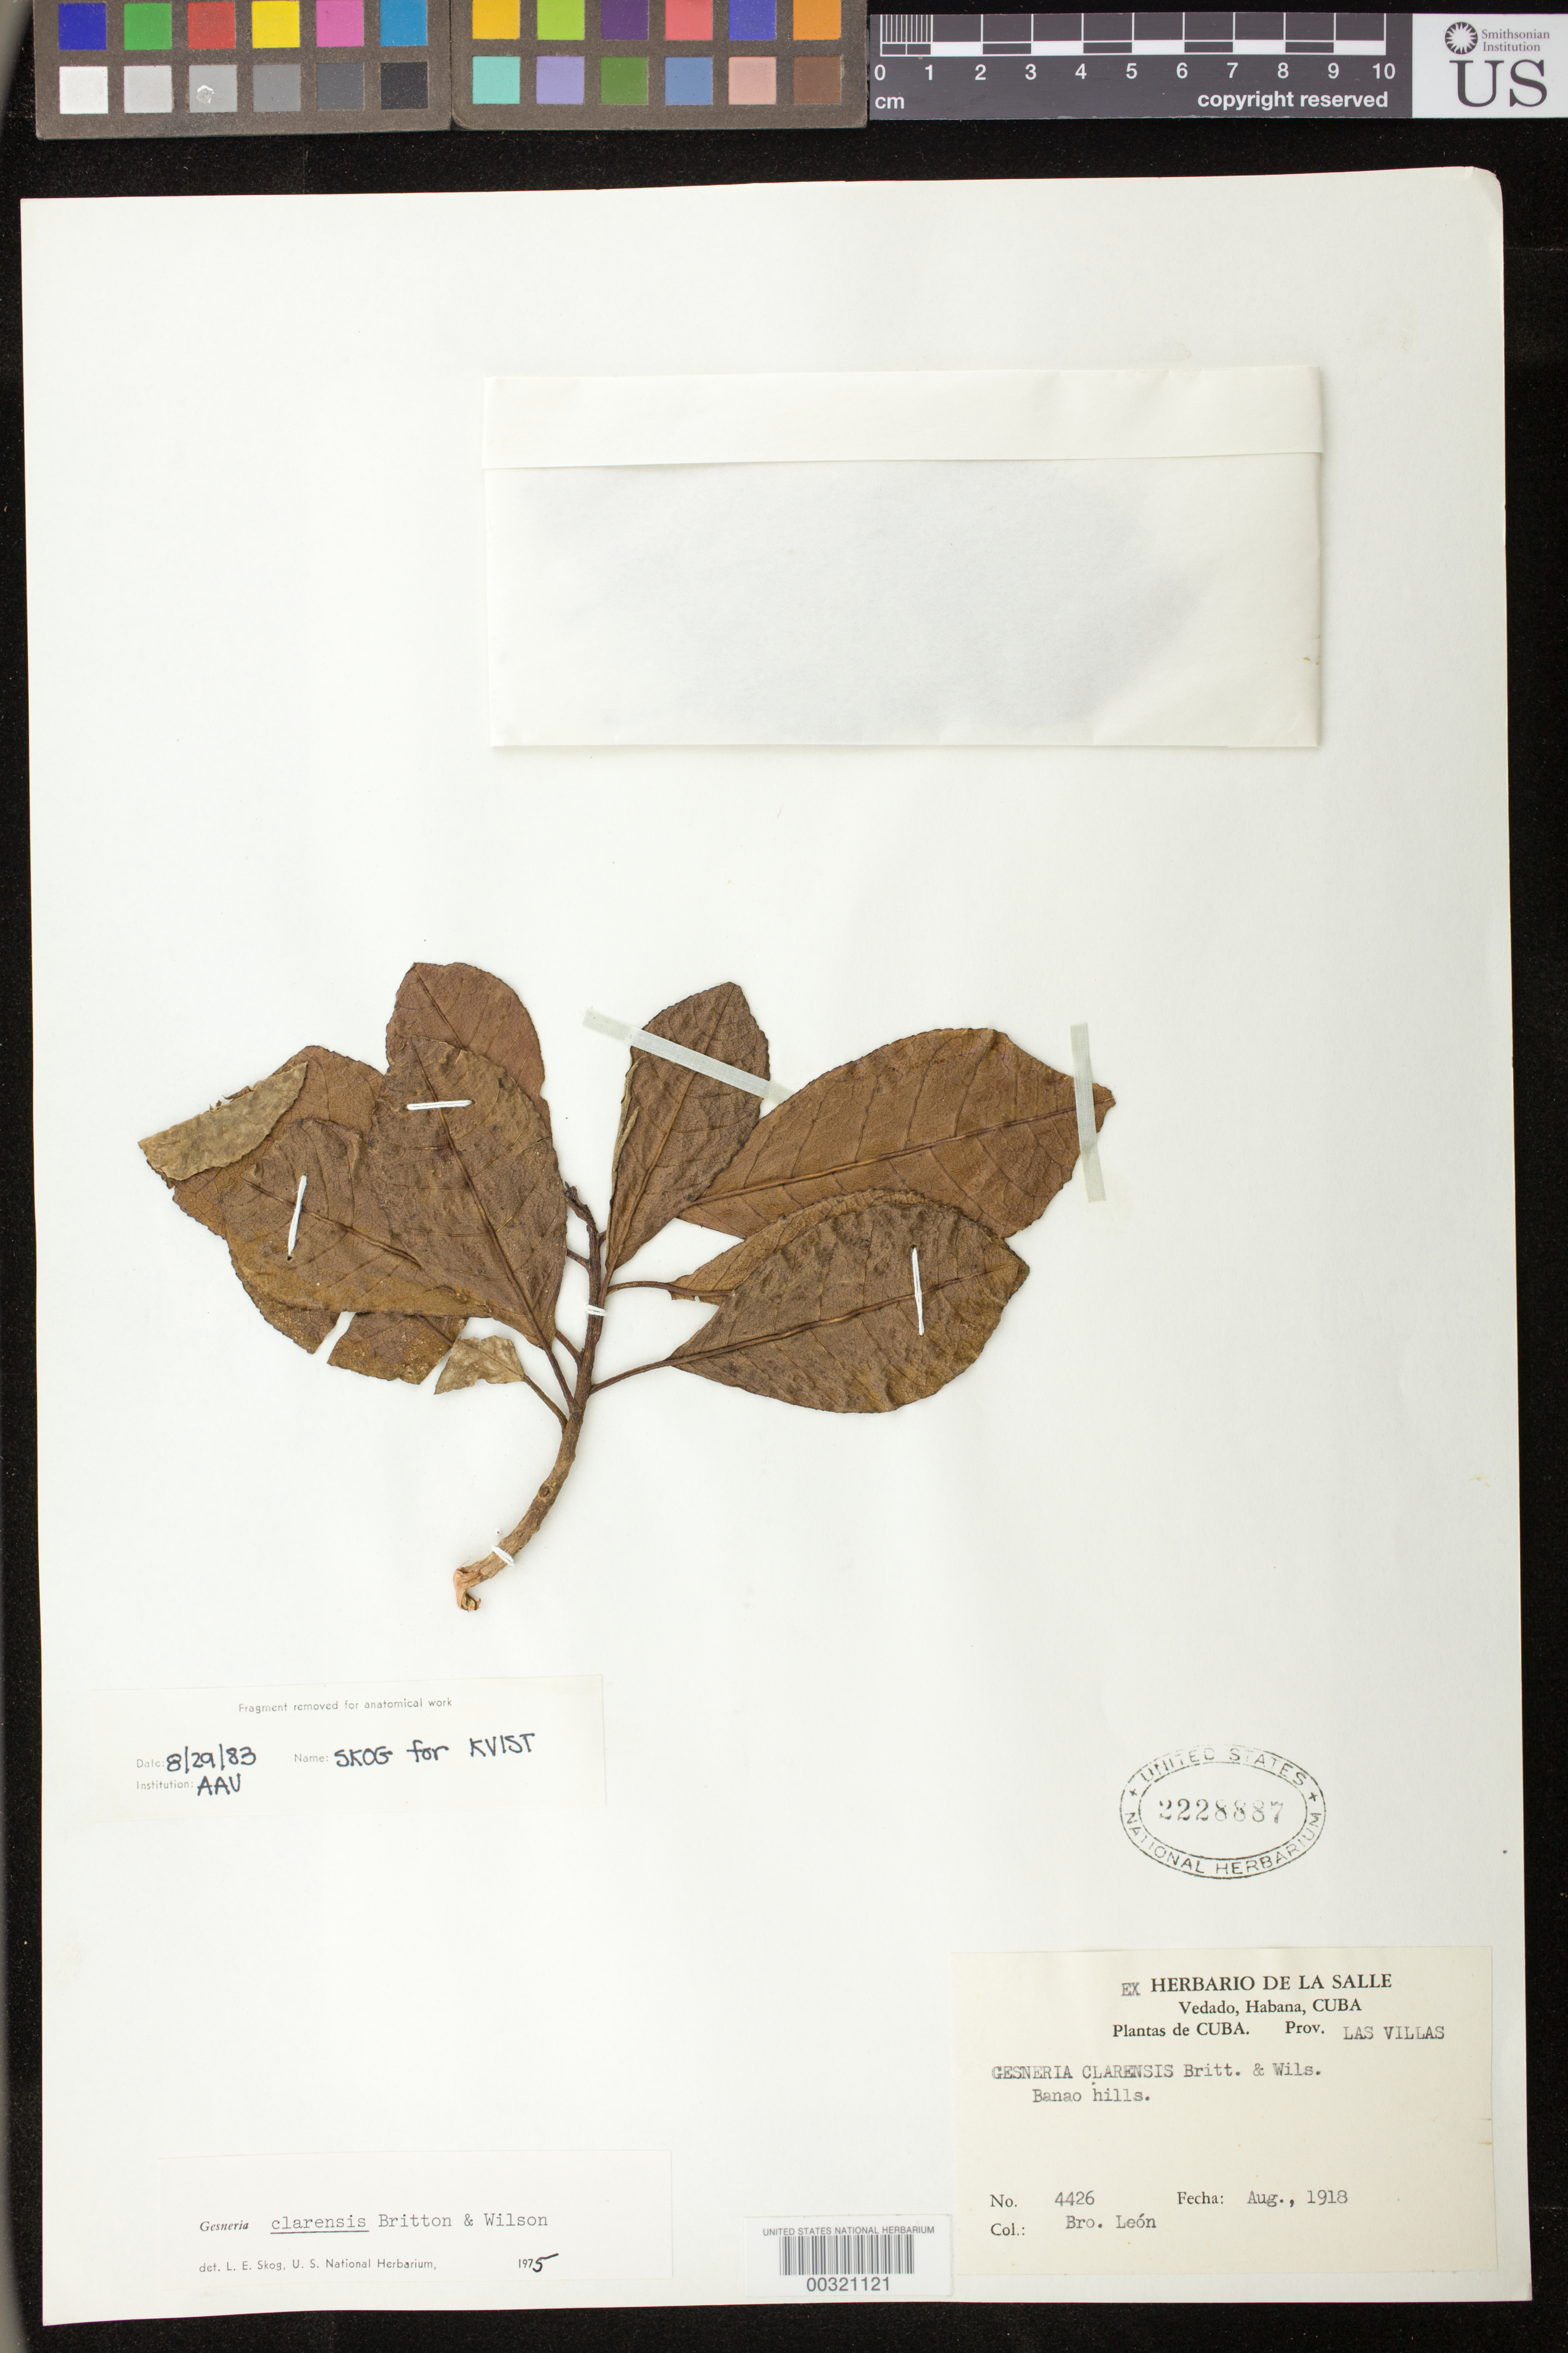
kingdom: Plantae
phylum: Tracheophyta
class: Magnoliopsida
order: Lamiales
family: Gesneriaceae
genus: Gesneria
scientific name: Gesneria clarensis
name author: Britton & P. Wilson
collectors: F. Leon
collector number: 4426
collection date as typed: Aug 1918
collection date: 1918-08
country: Cuba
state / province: Las Villas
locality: Banao Hills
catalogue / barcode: US 2228887